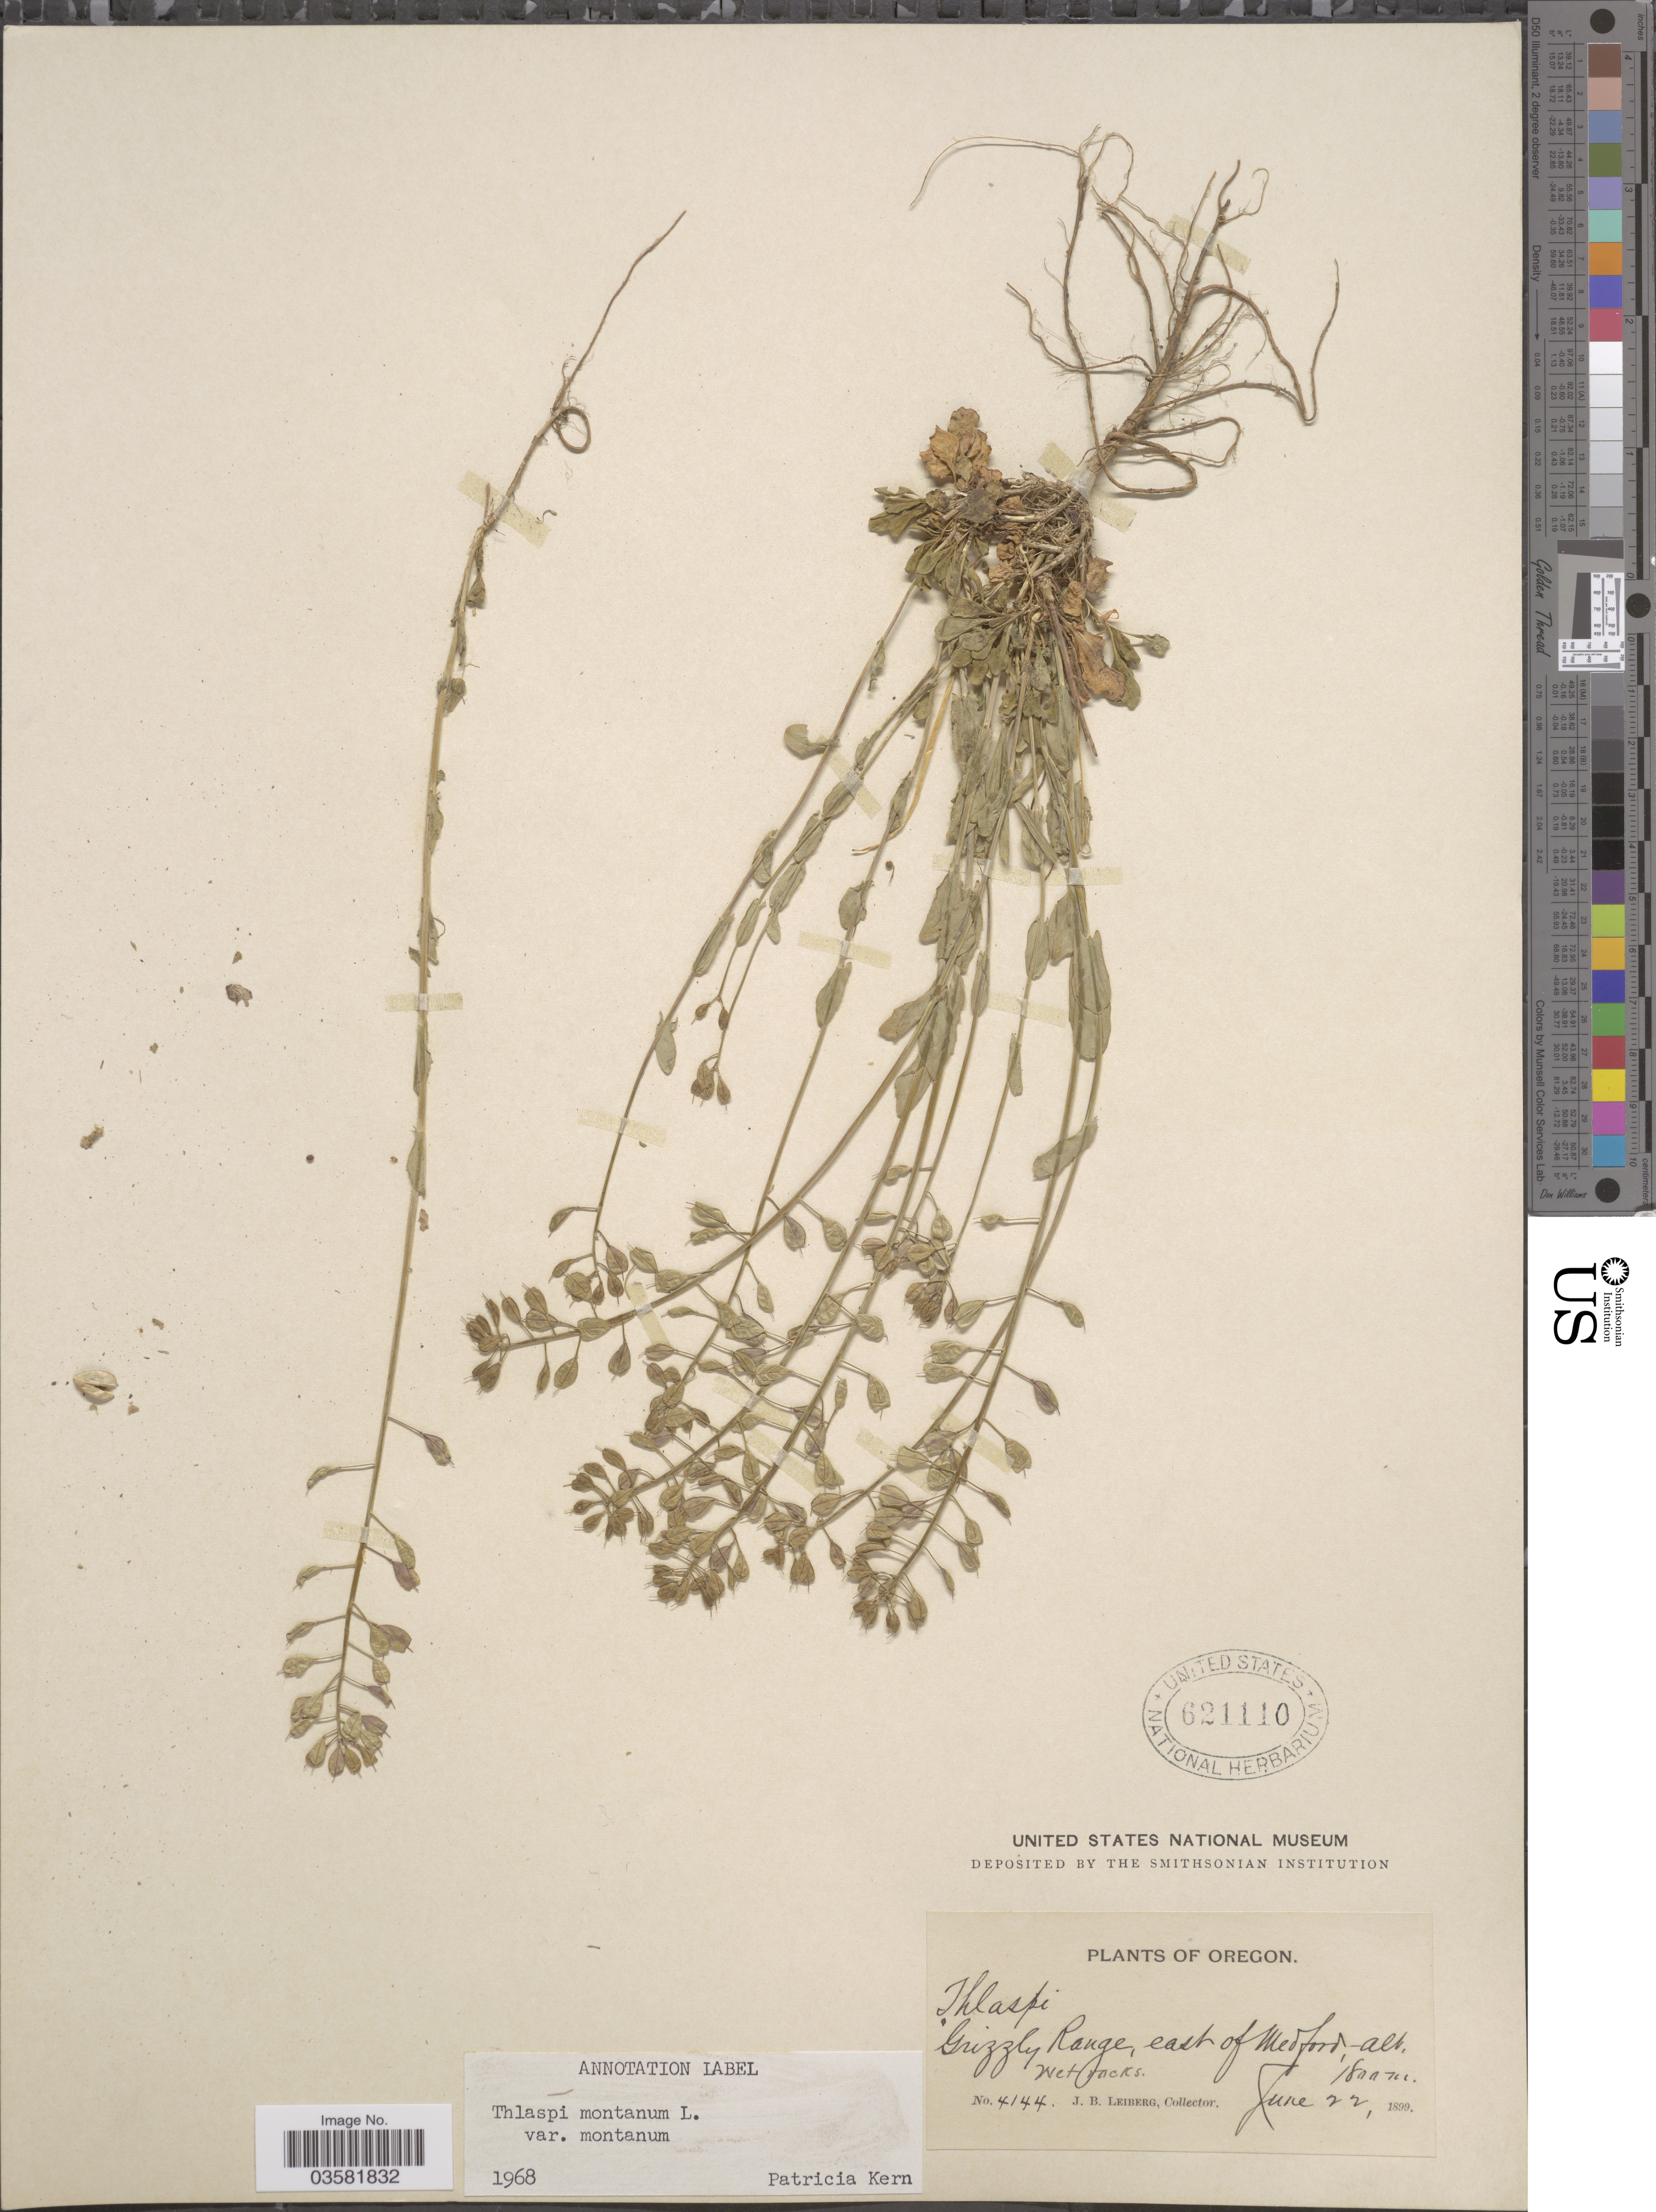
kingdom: Plantae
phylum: Tracheophyta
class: Magnoliopsida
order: Brassicales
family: Brassicaceae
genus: Thlaspi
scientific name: Thlaspi montanum var. montanum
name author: L.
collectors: J. B. Leiberg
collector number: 4144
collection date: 1899-06-22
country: United States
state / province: Oregon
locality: Grizzly Range, east of Medford.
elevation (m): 1800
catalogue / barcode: US 621110